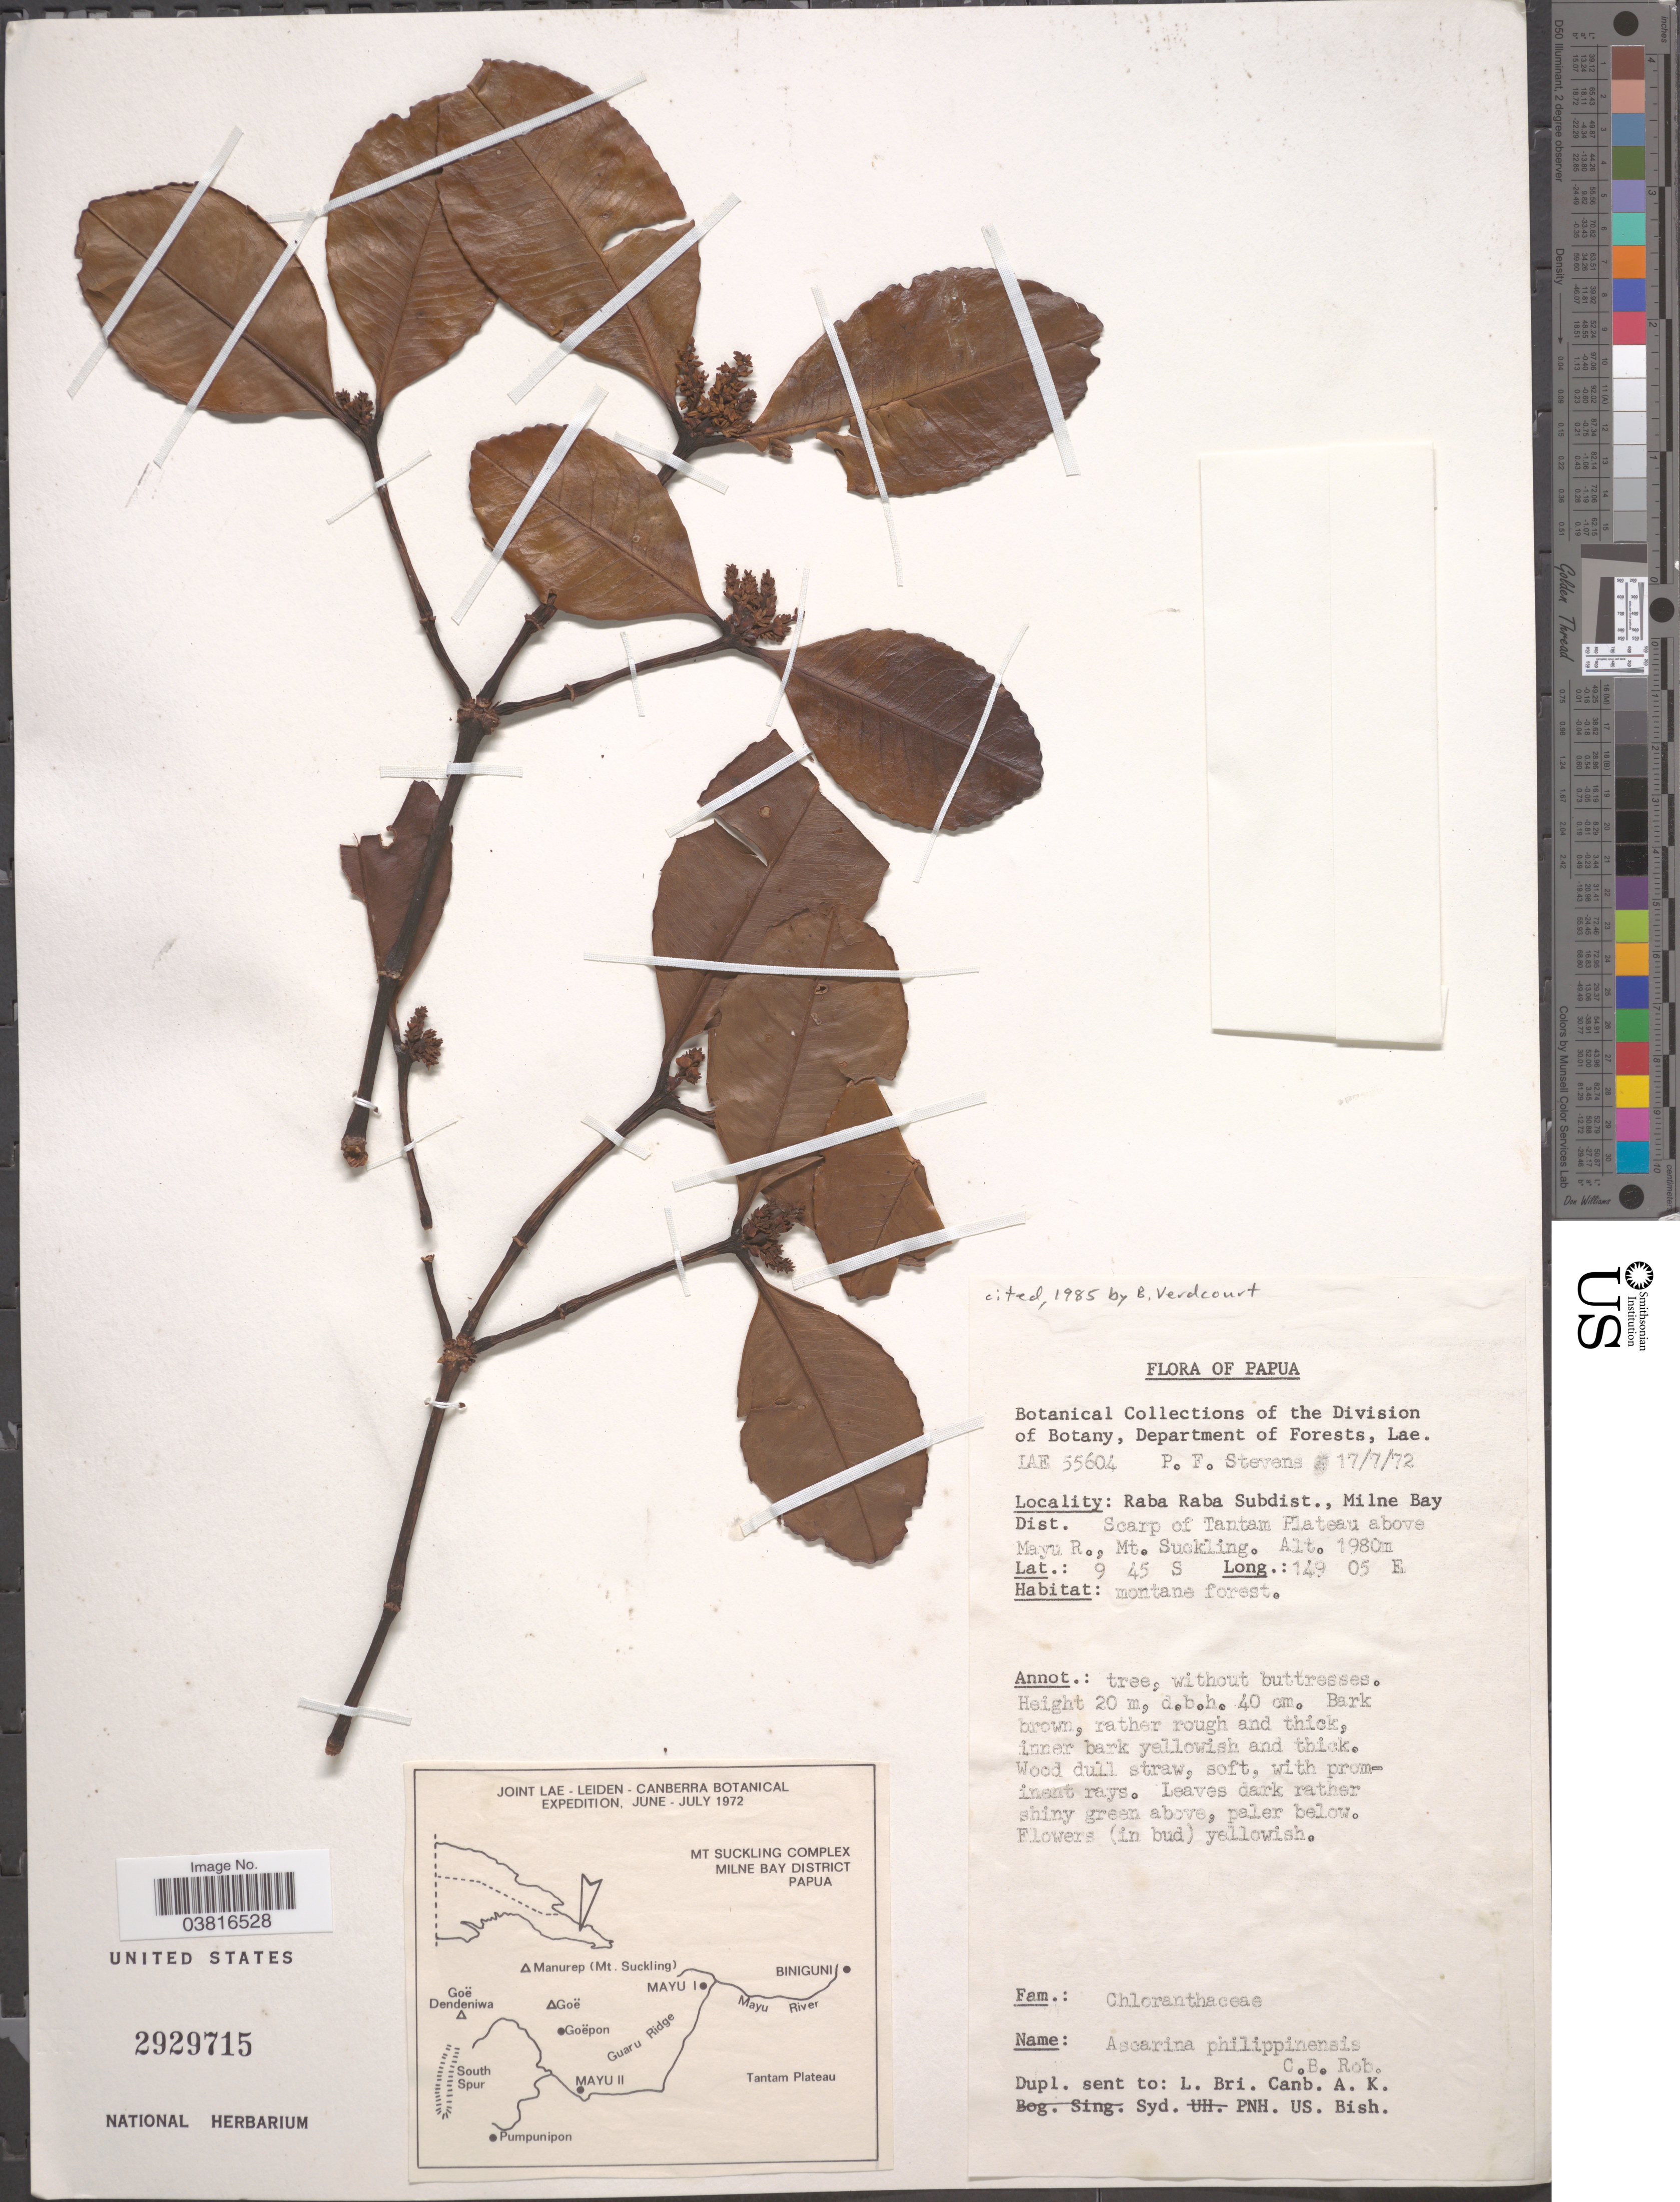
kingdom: Plantae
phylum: Tracheophyta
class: Magnoliopsida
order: Chloranthales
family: Chloranthaceae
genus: Ascarina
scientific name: Ascarina philippinensis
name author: C.B. Rob.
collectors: P. F. Stevens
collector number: LAE55604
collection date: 1972-07-17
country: Papua New Guinea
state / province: Milne Bay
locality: Papua. Raba Raba Subdist., Milne Bay District. Scarp of Tantam Plateau above Mayu R., Mt. Suckling. Mt. Suckling Complex.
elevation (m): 1980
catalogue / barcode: US 2929715